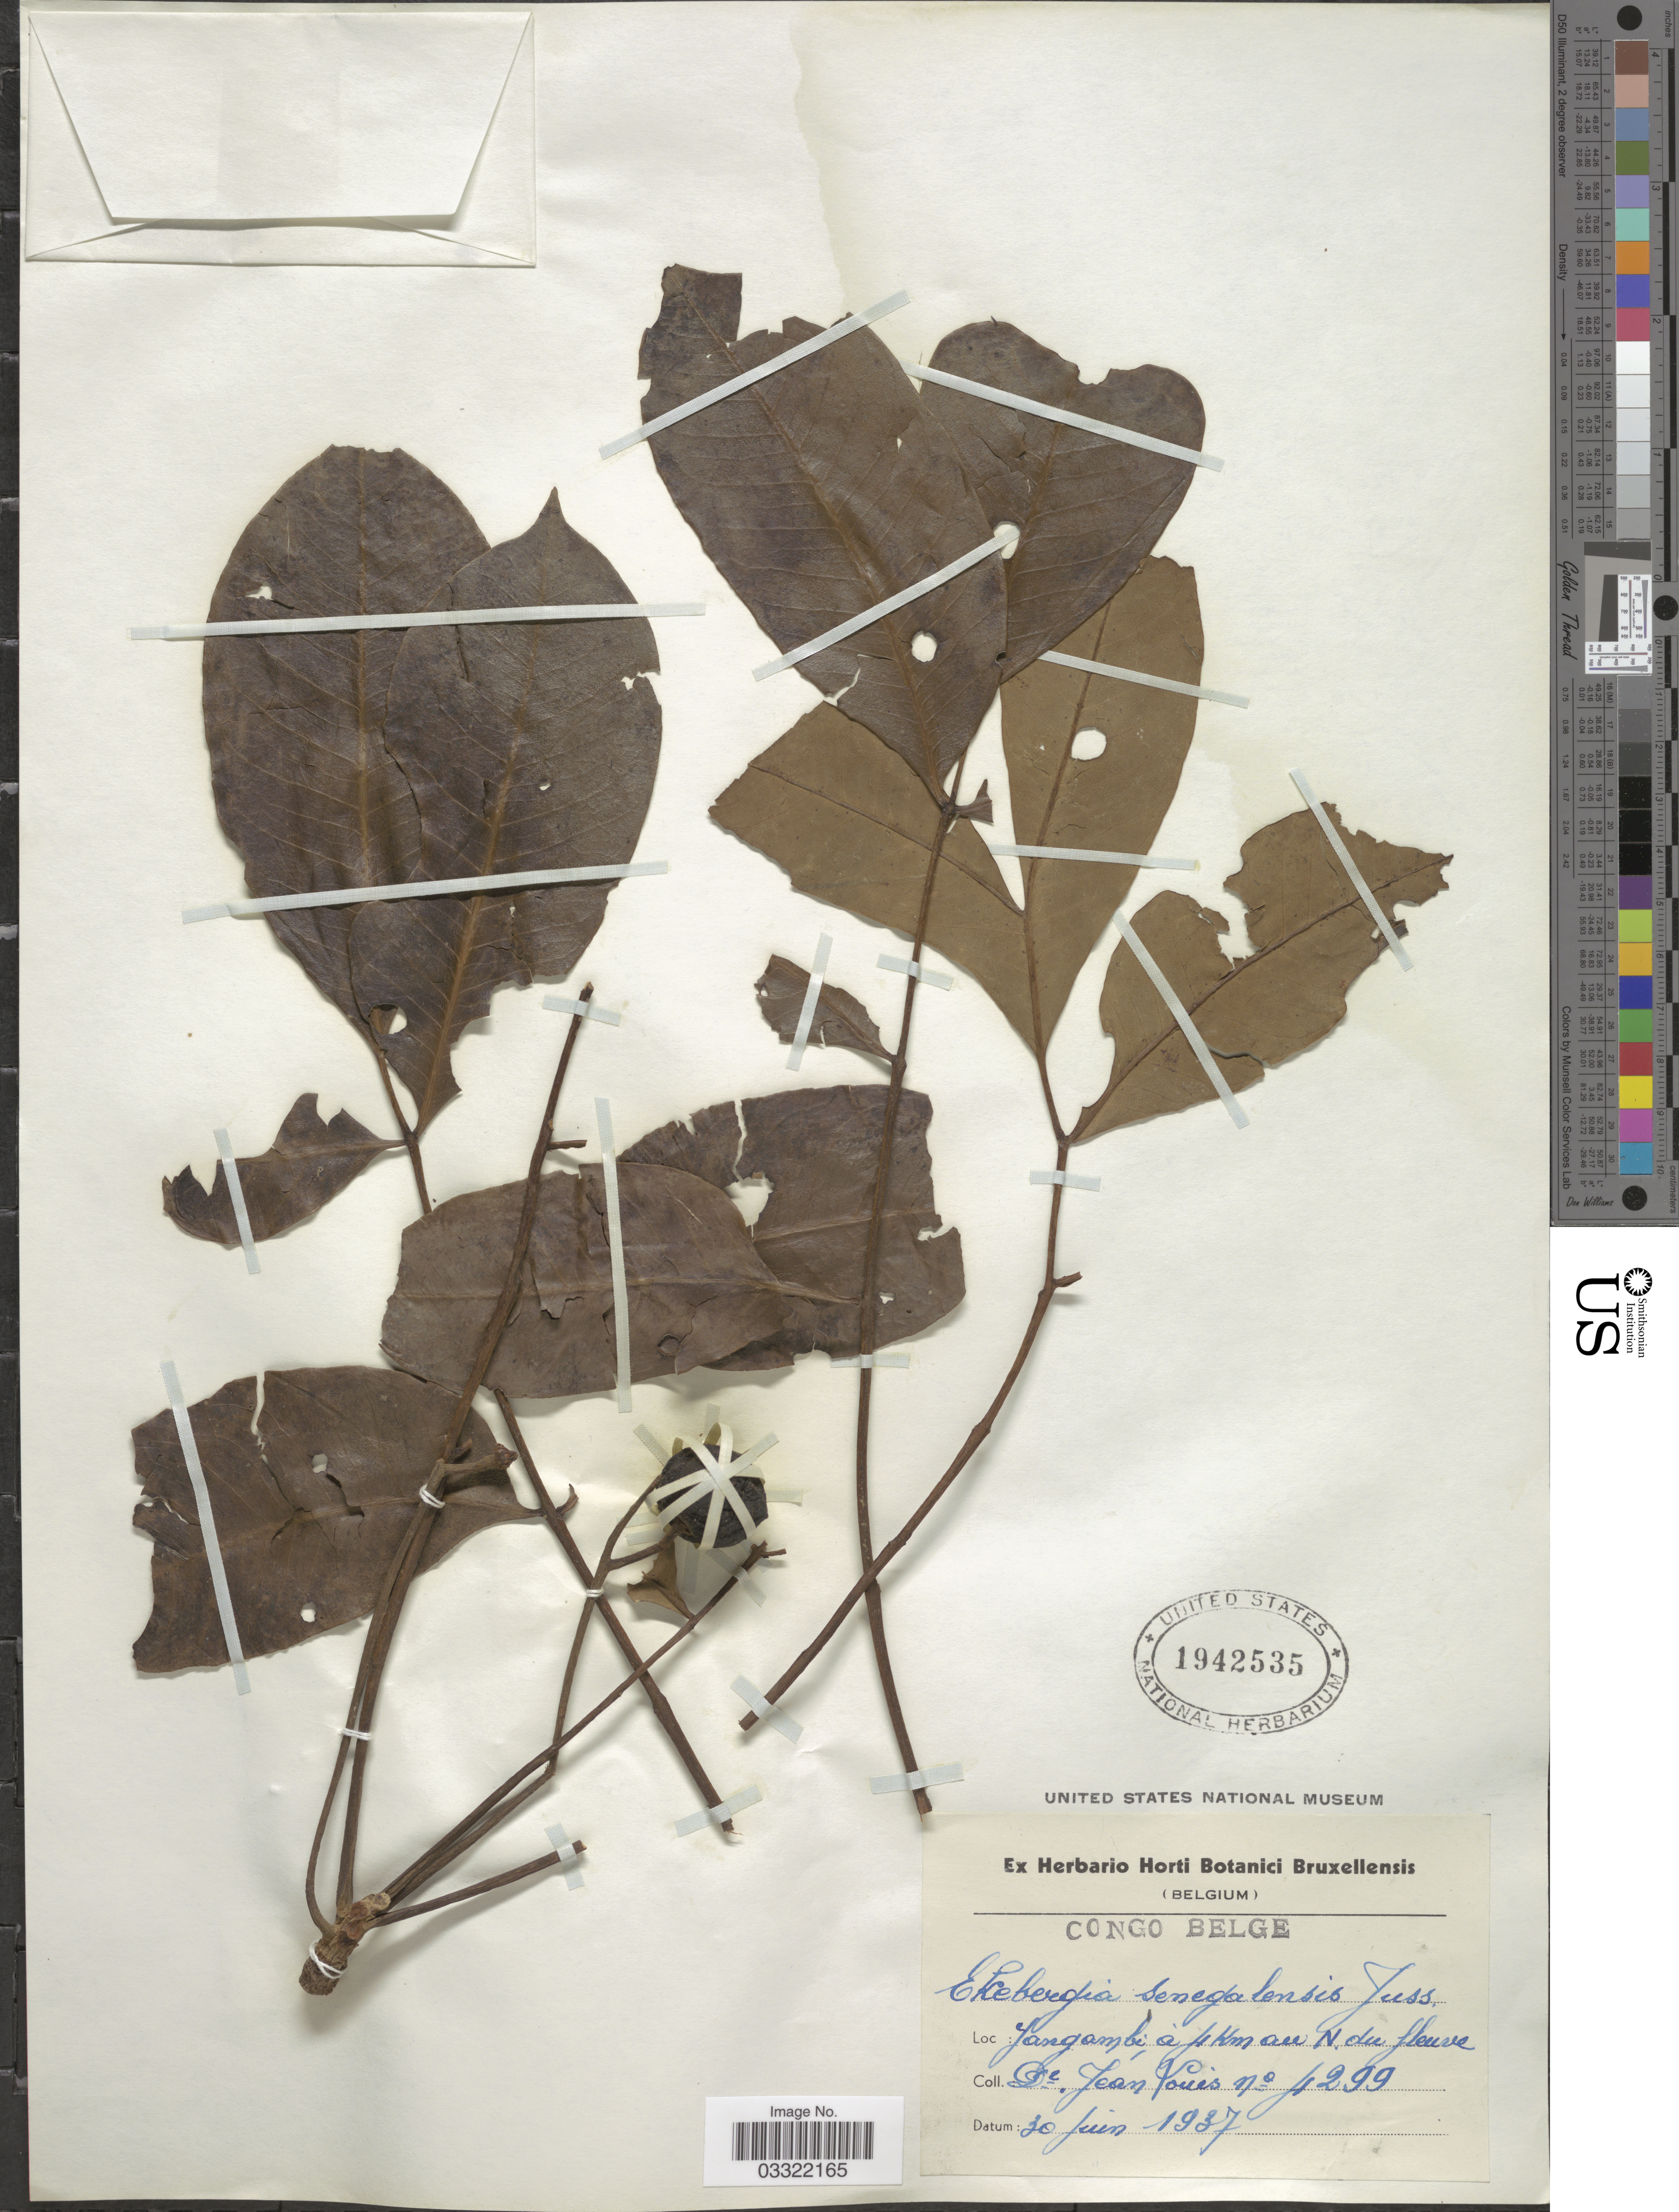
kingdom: Plantae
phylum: Tracheophyta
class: Magnoliopsida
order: Sapindales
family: Meliaceae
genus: Ekebergia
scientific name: Ekebergia senegalensis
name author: A. Juss.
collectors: J. Louis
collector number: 4299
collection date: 1937-06-30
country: Congo, Democratic Republic of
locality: Congo Belge. Jangambi, à 4 km au N. du fleuve.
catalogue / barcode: US 1942535